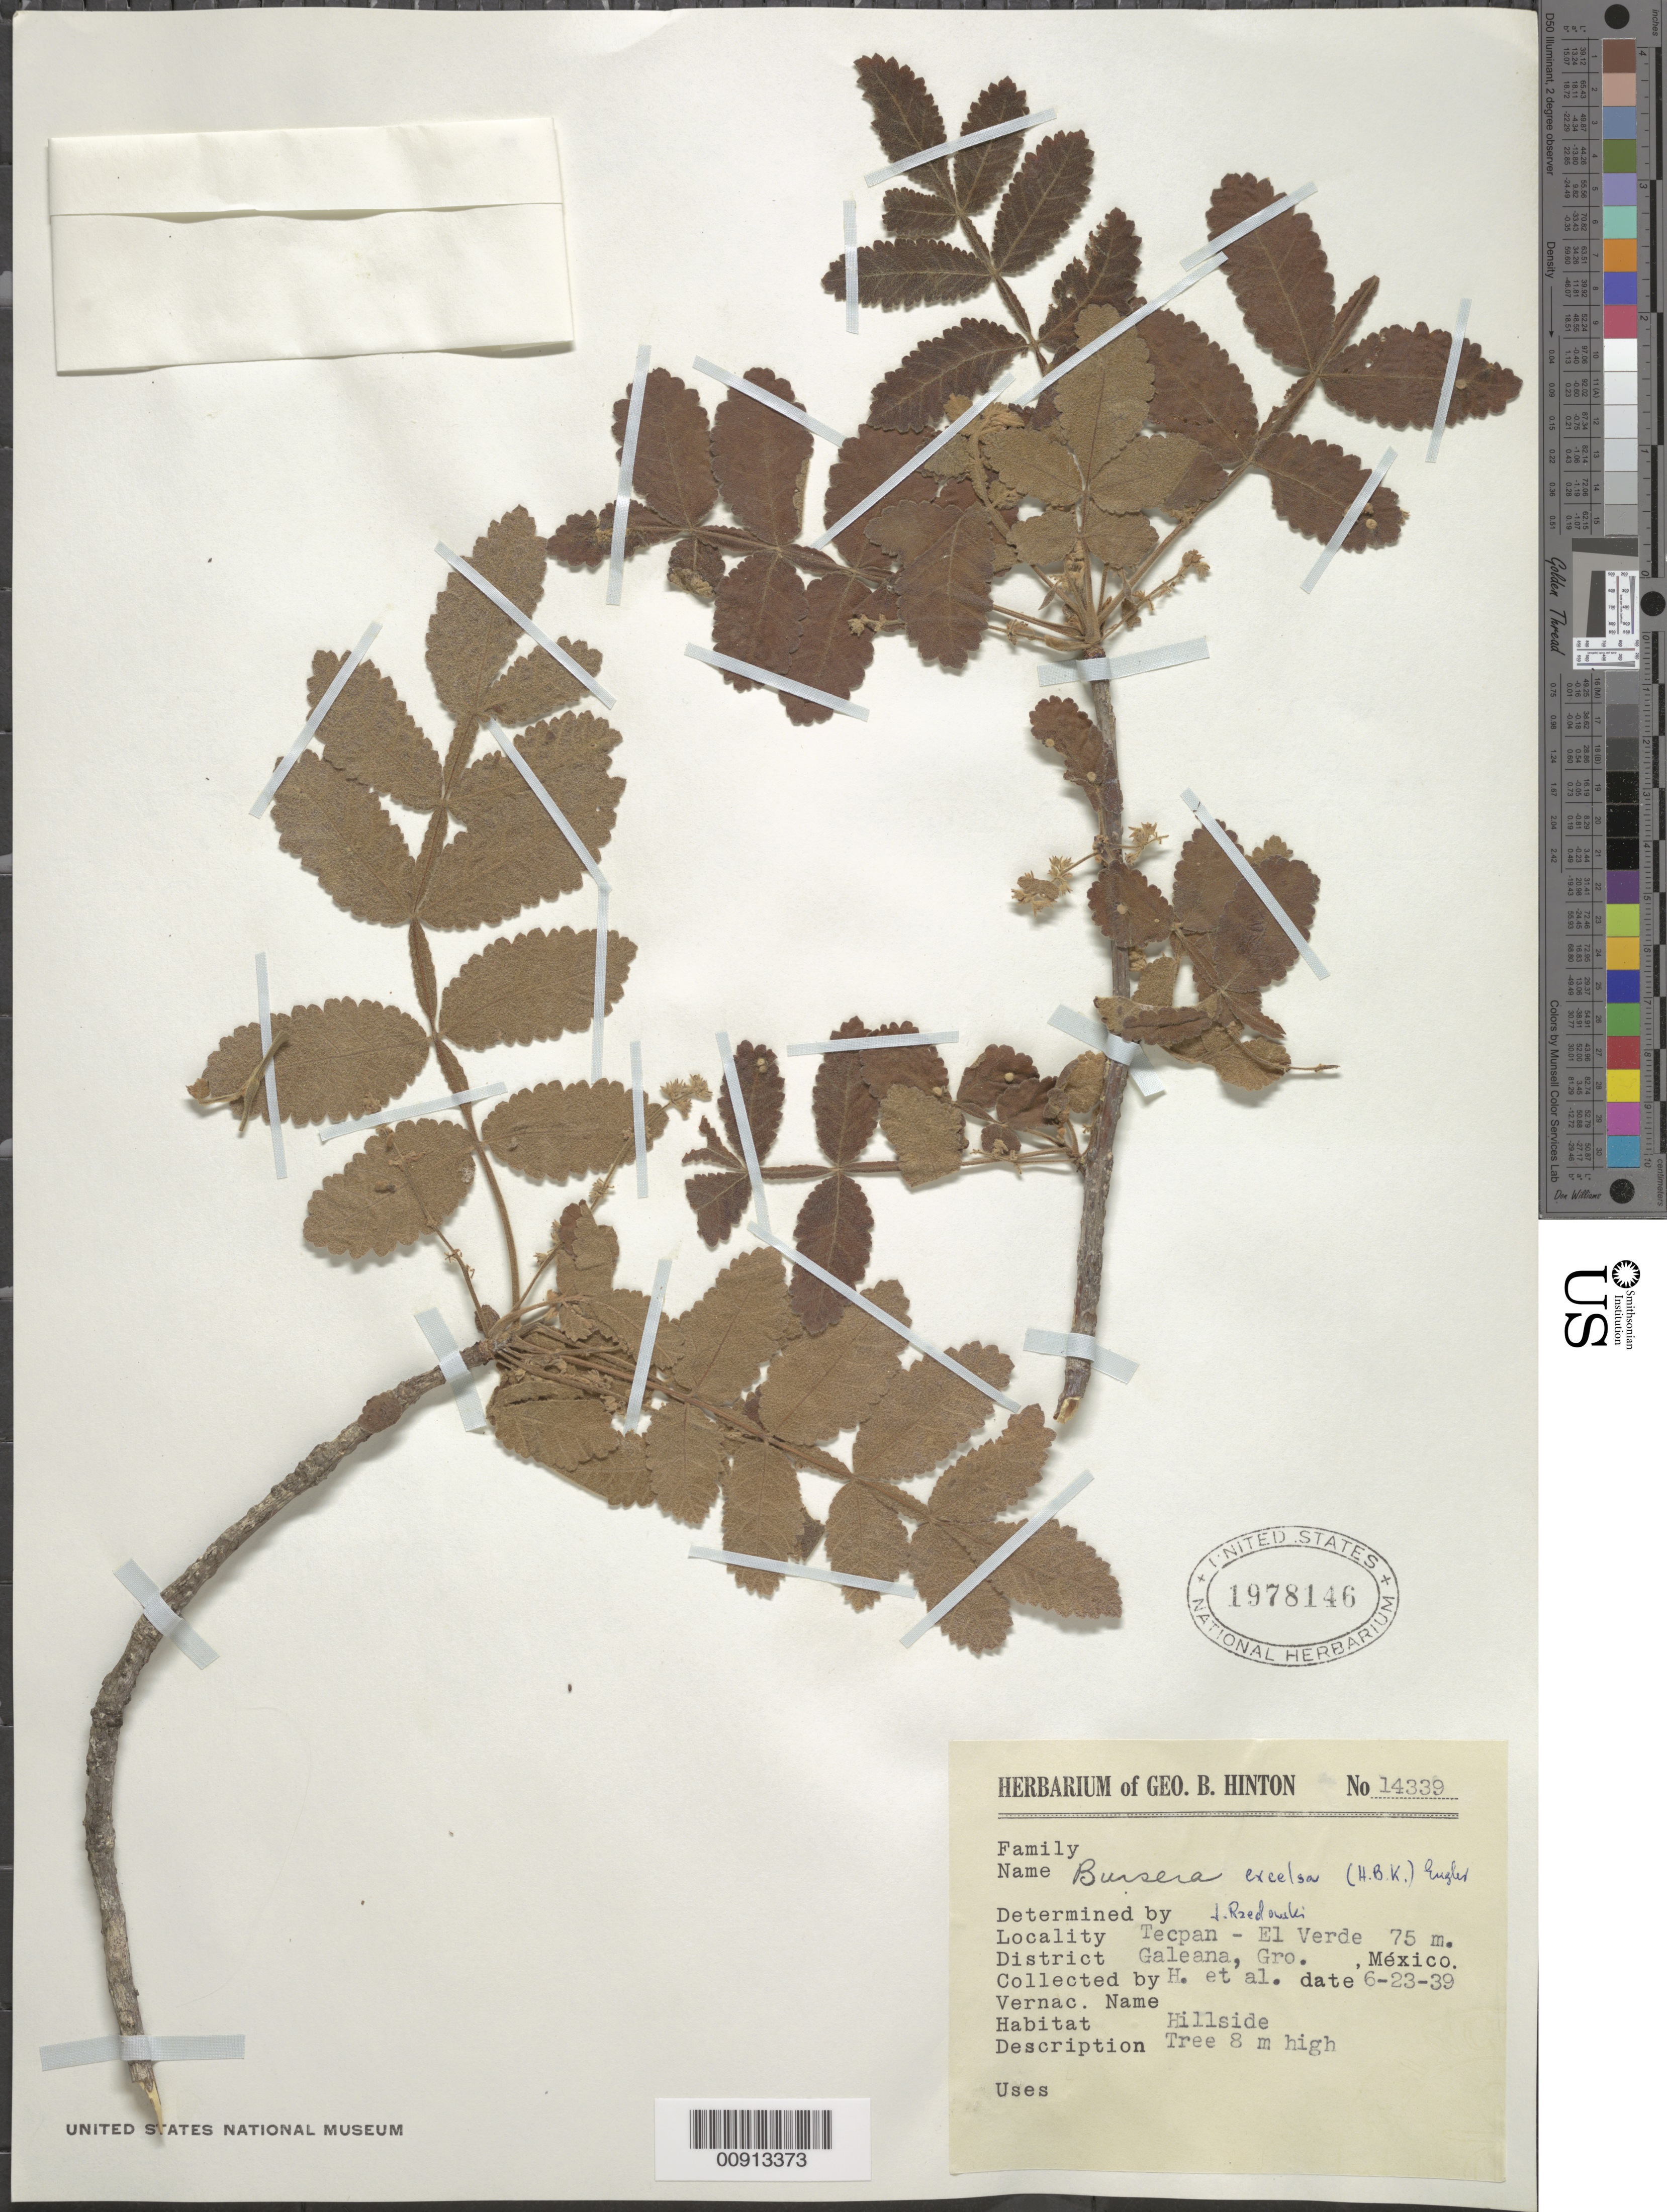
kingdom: Plantae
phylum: Tracheophyta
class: Magnoliopsida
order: Sapindales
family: Burseraceae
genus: Bursera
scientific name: Bursera excelsa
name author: (Kunth) Engl.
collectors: G. B. Hinton & et al.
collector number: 14339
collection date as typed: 23 Jun 1939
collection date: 1939-06-23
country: Mexico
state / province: Guerrero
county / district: Galeana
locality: Tecpan - El Verde, District Galeana, Guerrero.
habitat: Hillside.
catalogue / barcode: US 1978146